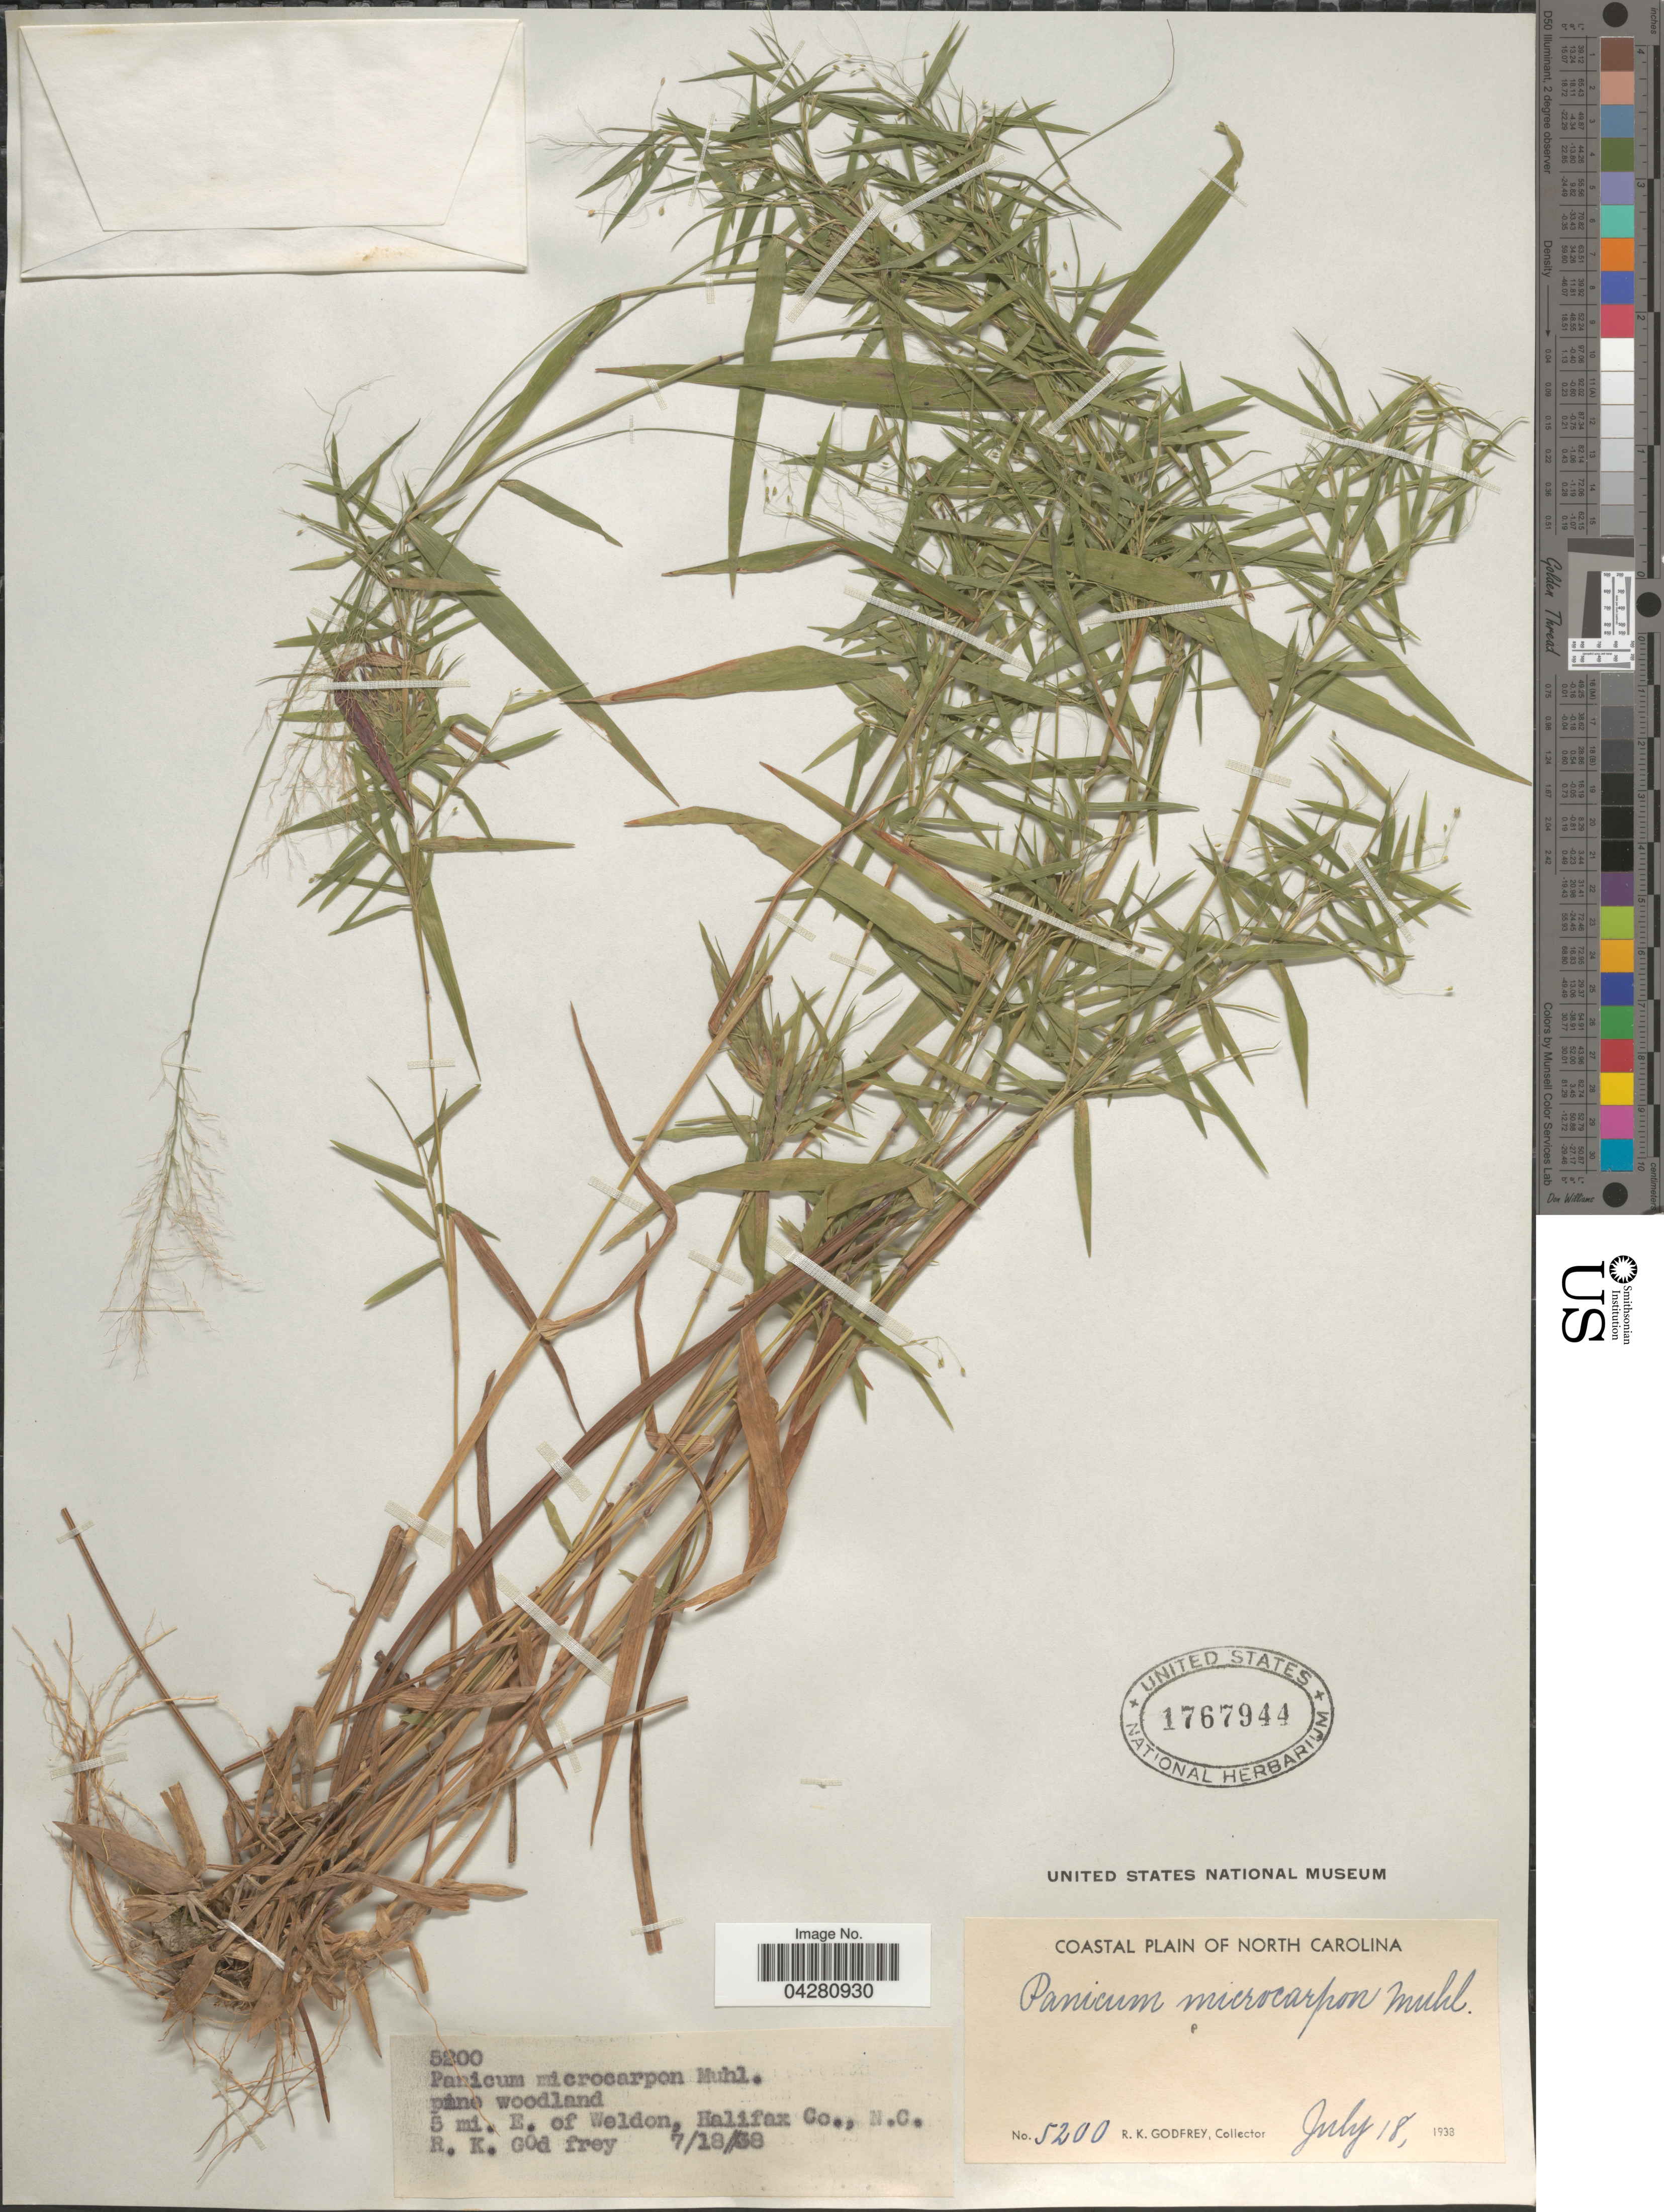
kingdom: Plantae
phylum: Tracheophyta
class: Liliopsida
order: Poales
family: Poaceae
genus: Dichanthelium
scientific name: Dichanthelium dichotomum var. dichotomum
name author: (L.) Gould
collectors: R. K. Godfrey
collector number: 5200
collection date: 1938-07-18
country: United States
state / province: North Carolina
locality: Coastal Plain of North Carolina. Pine woodland. 5 mi. E. of Weldon, Halifax Co.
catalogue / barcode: US 1767944